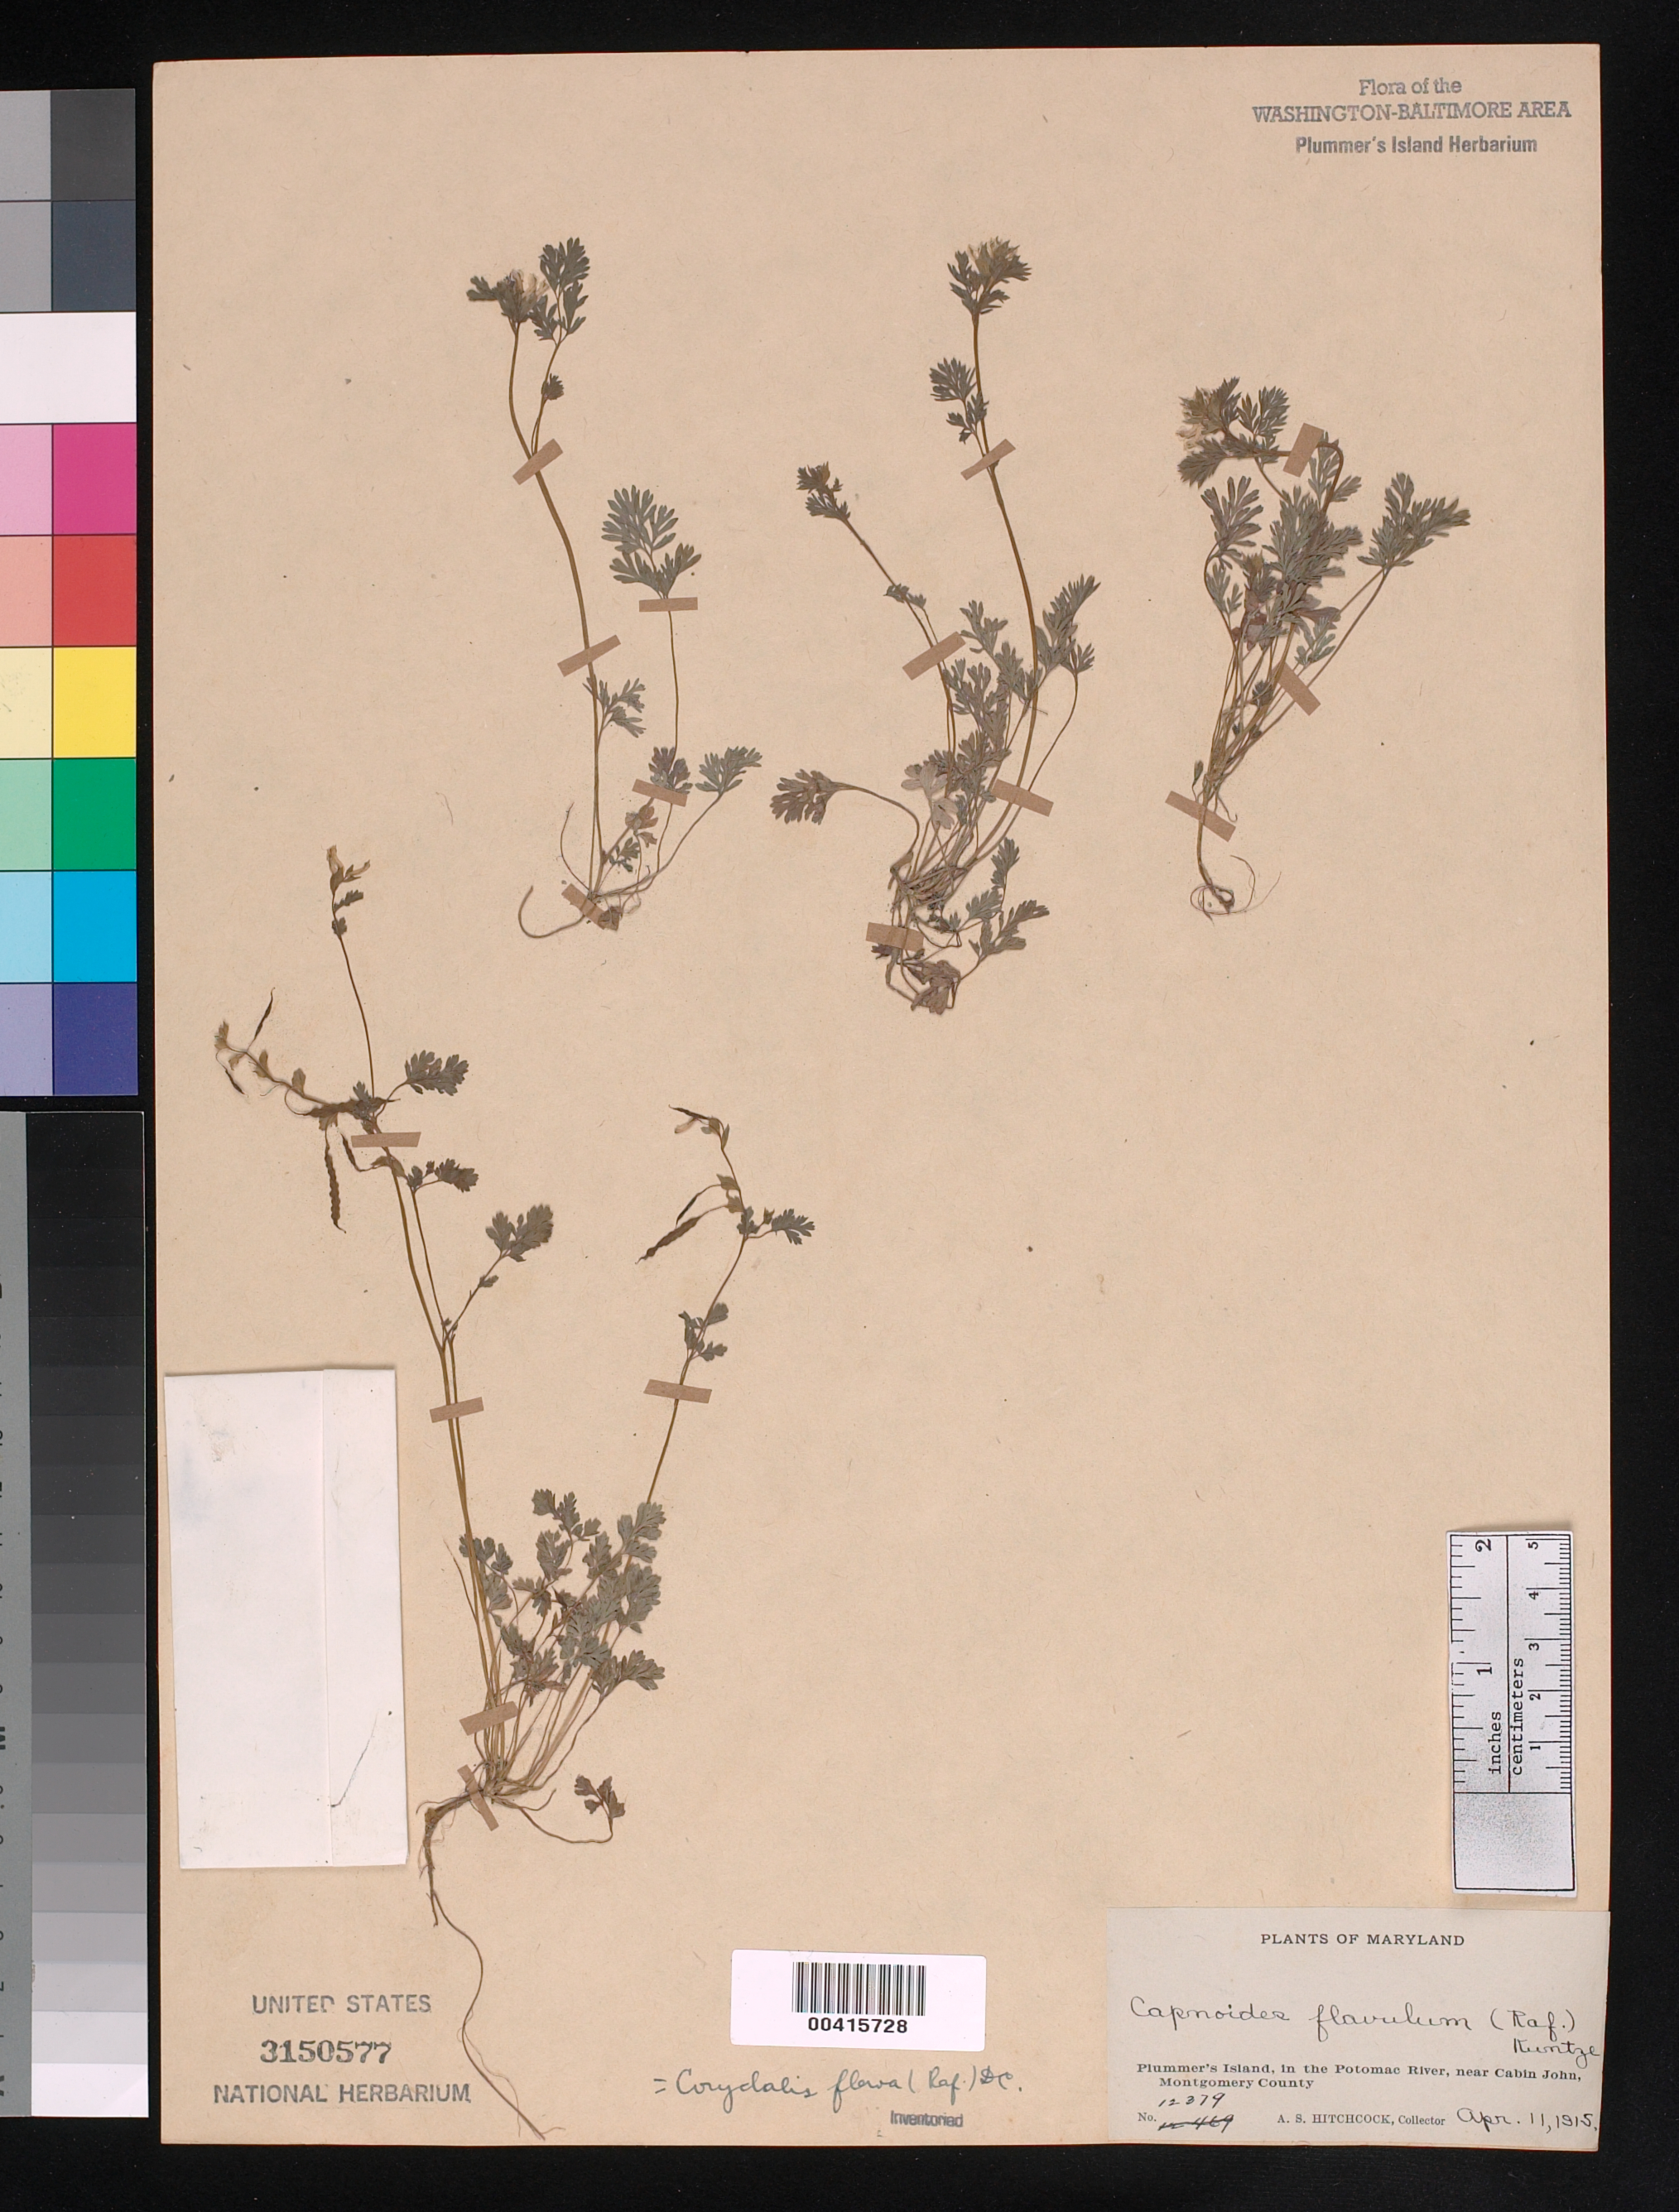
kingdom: Plantae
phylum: Tracheophyta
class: Magnoliopsida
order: Ranunculales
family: Papaveraceae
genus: Corydalis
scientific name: Corydalis flavula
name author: (Raf.) DC.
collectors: A. S. Hitchcock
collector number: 12379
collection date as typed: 11 Apr 1915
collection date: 1915-04-11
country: United States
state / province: Maryland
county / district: Montgomery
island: Plummers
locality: Plummer's Island C. & O. Canal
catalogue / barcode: US 3150577